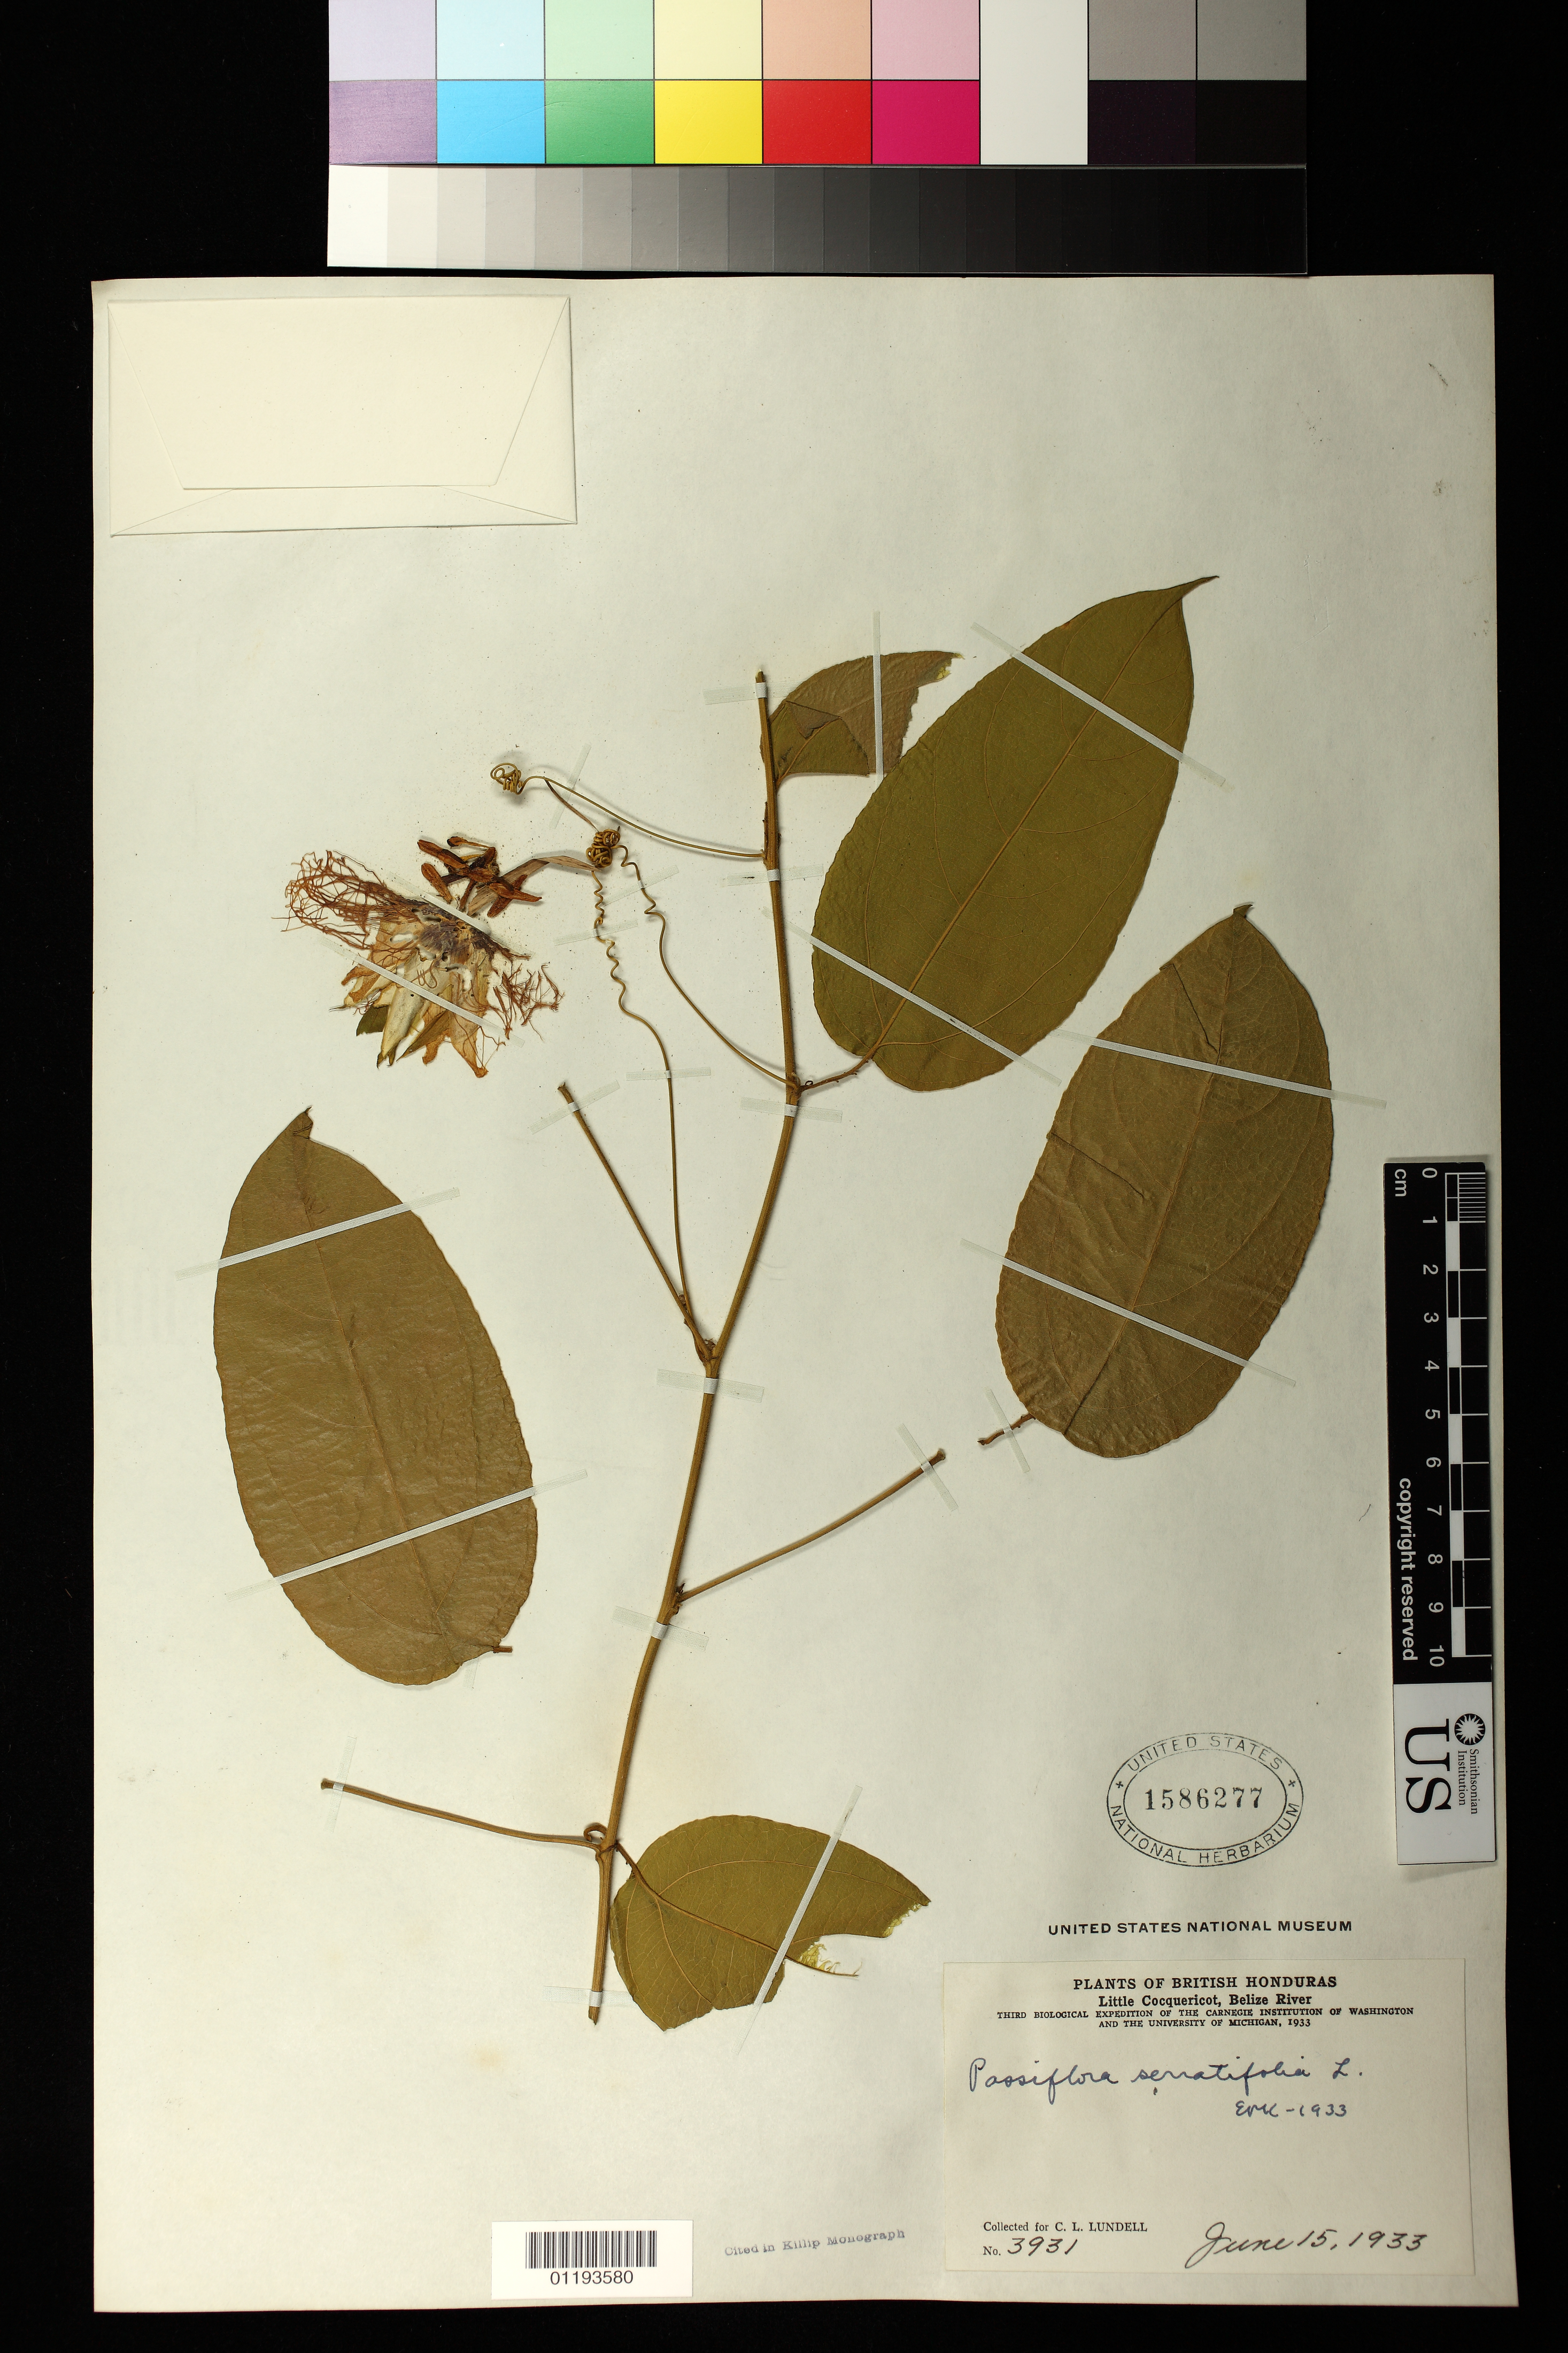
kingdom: Plantae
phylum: Tracheophyta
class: Magnoliopsida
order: Malpighiales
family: Passifloraceae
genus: Passiflora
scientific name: Passiflora serratifolia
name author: L.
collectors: C. L. Lundell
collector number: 3931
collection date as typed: Jun 15 1933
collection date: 1933-06-15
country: Belize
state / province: Cayo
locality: Little Cocquericot, Belize River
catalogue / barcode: US 1586277